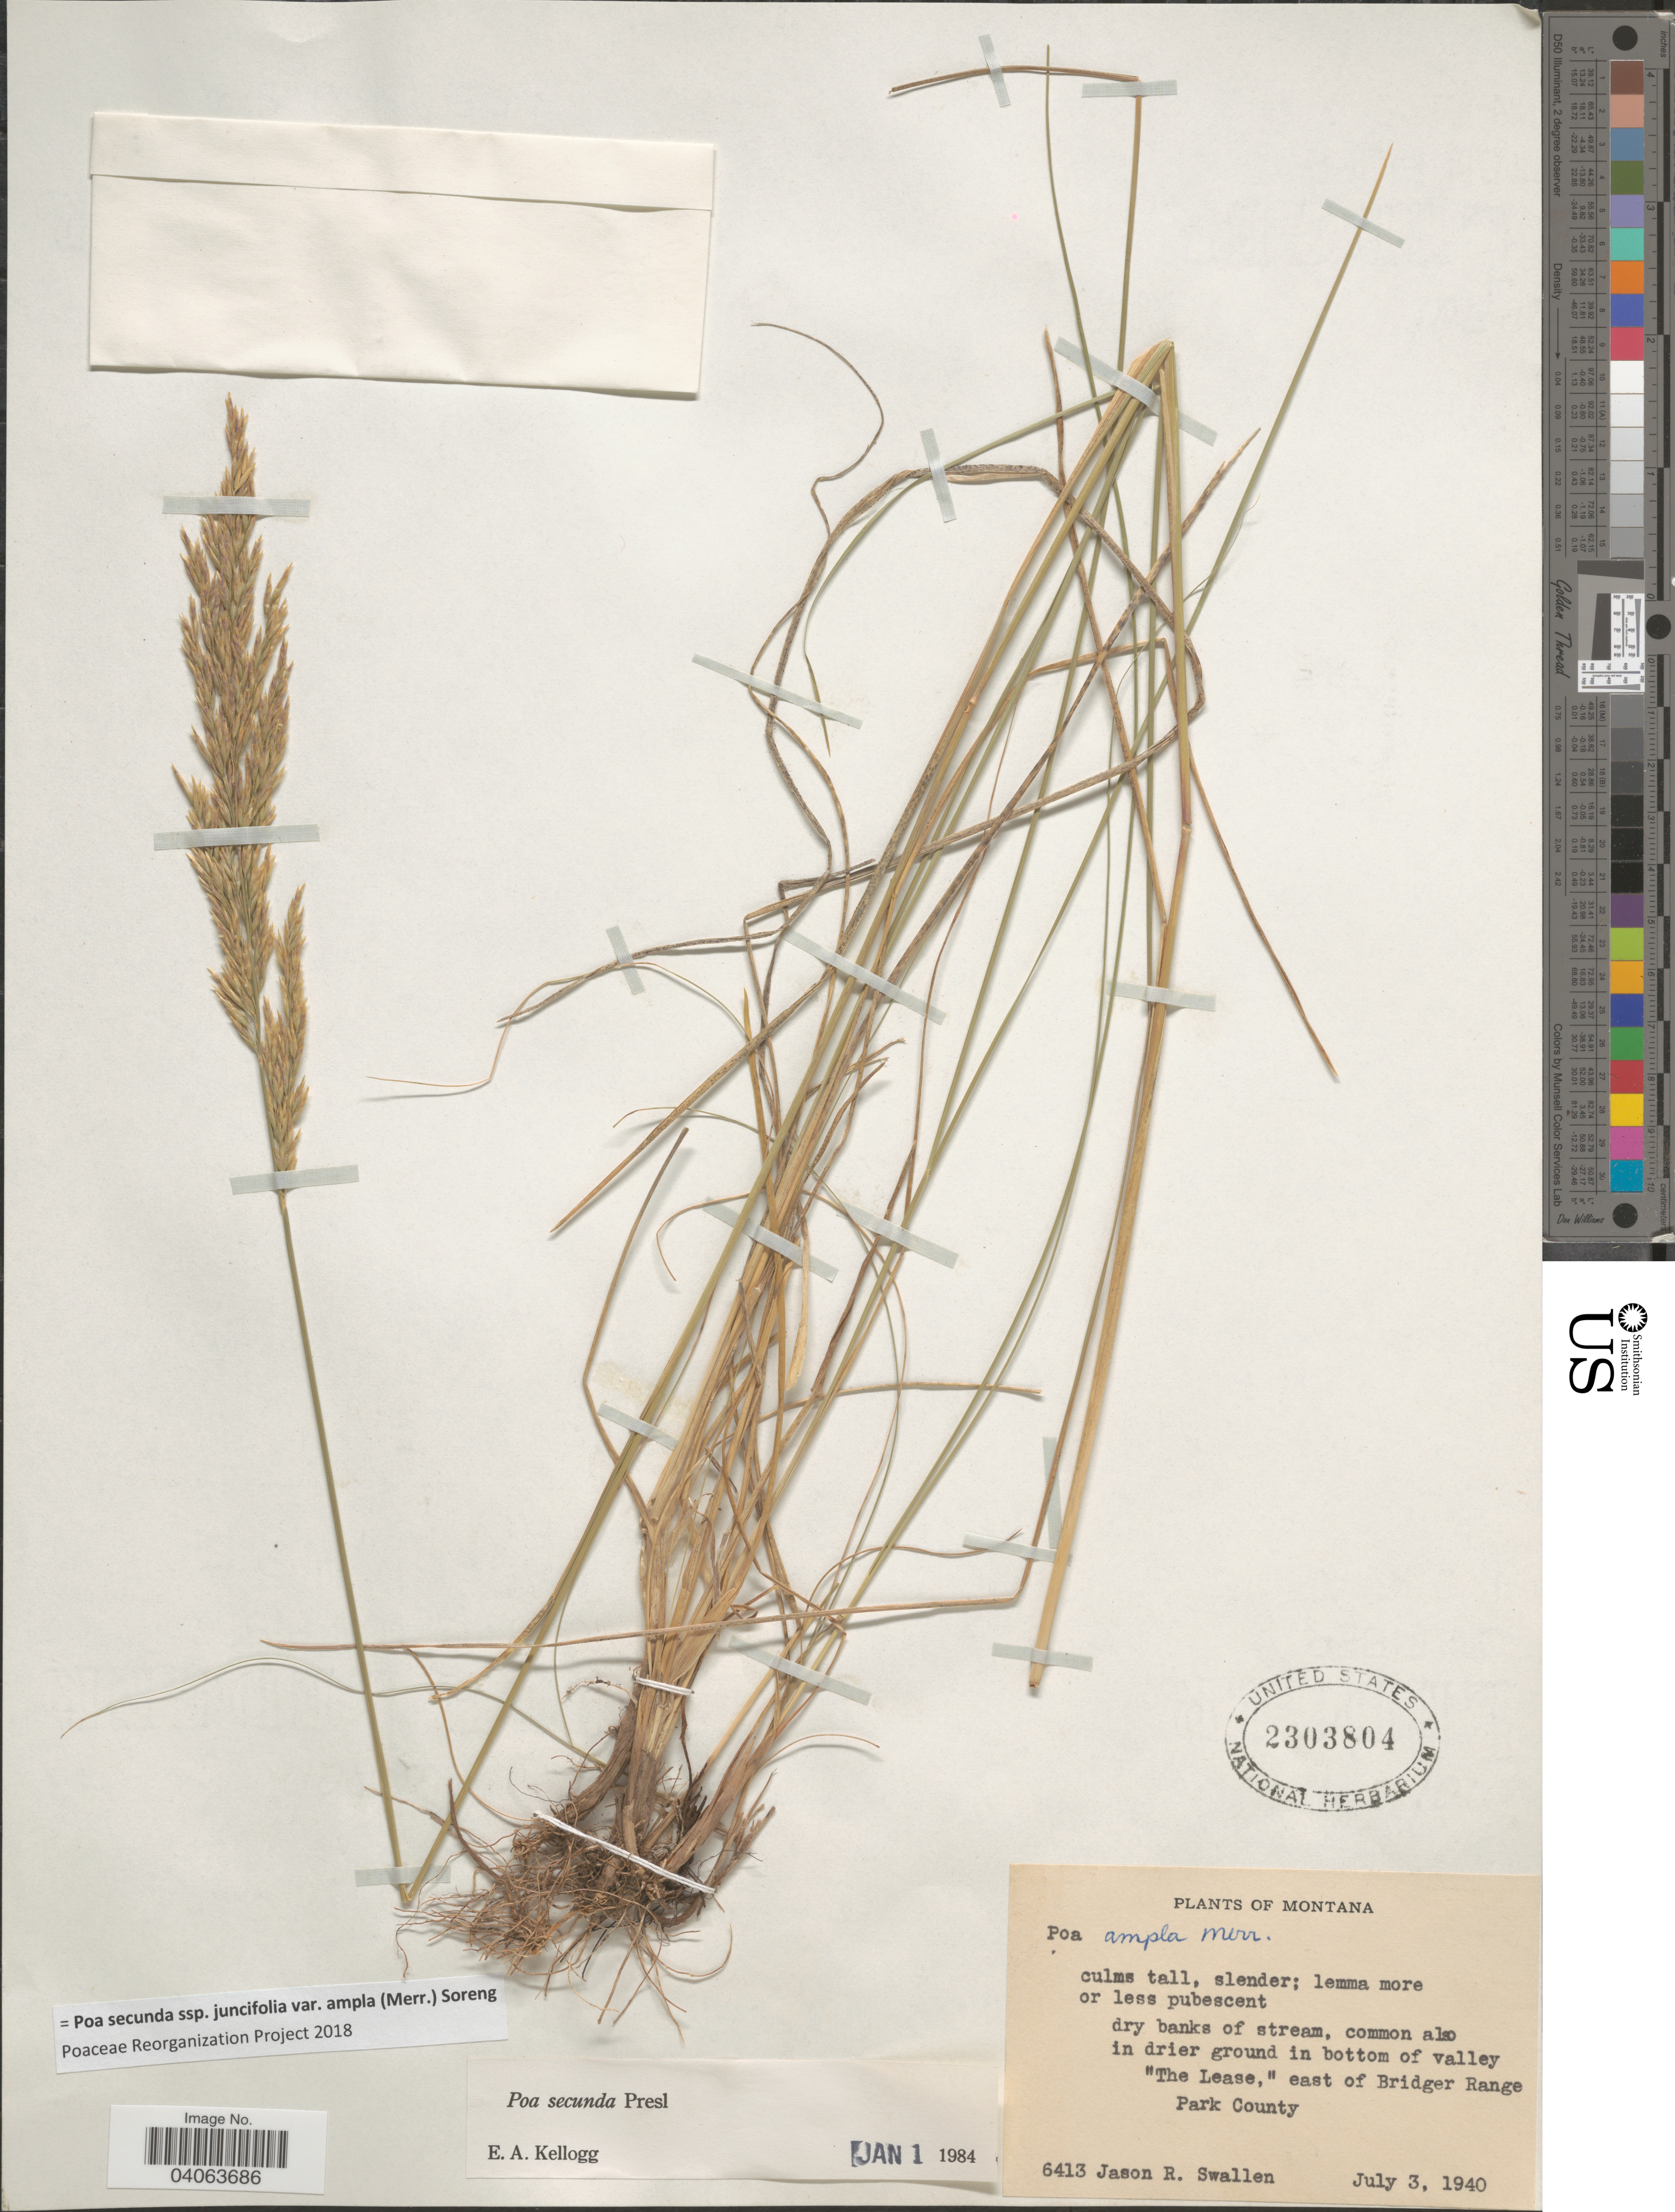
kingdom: Plantae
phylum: Tracheophyta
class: Liliopsida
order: Poales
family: Poaceae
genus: Poa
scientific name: Poa secunda subsp. juncifolia var. ampla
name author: (Merr.) Soreng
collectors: J. R. Swallen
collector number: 6413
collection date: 1940-07-03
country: United States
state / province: Montana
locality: Dry banks of stream, common also in drier ground in bottom of valley "The Lease," east of Bridger Range, Park County.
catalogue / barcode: US 2303804